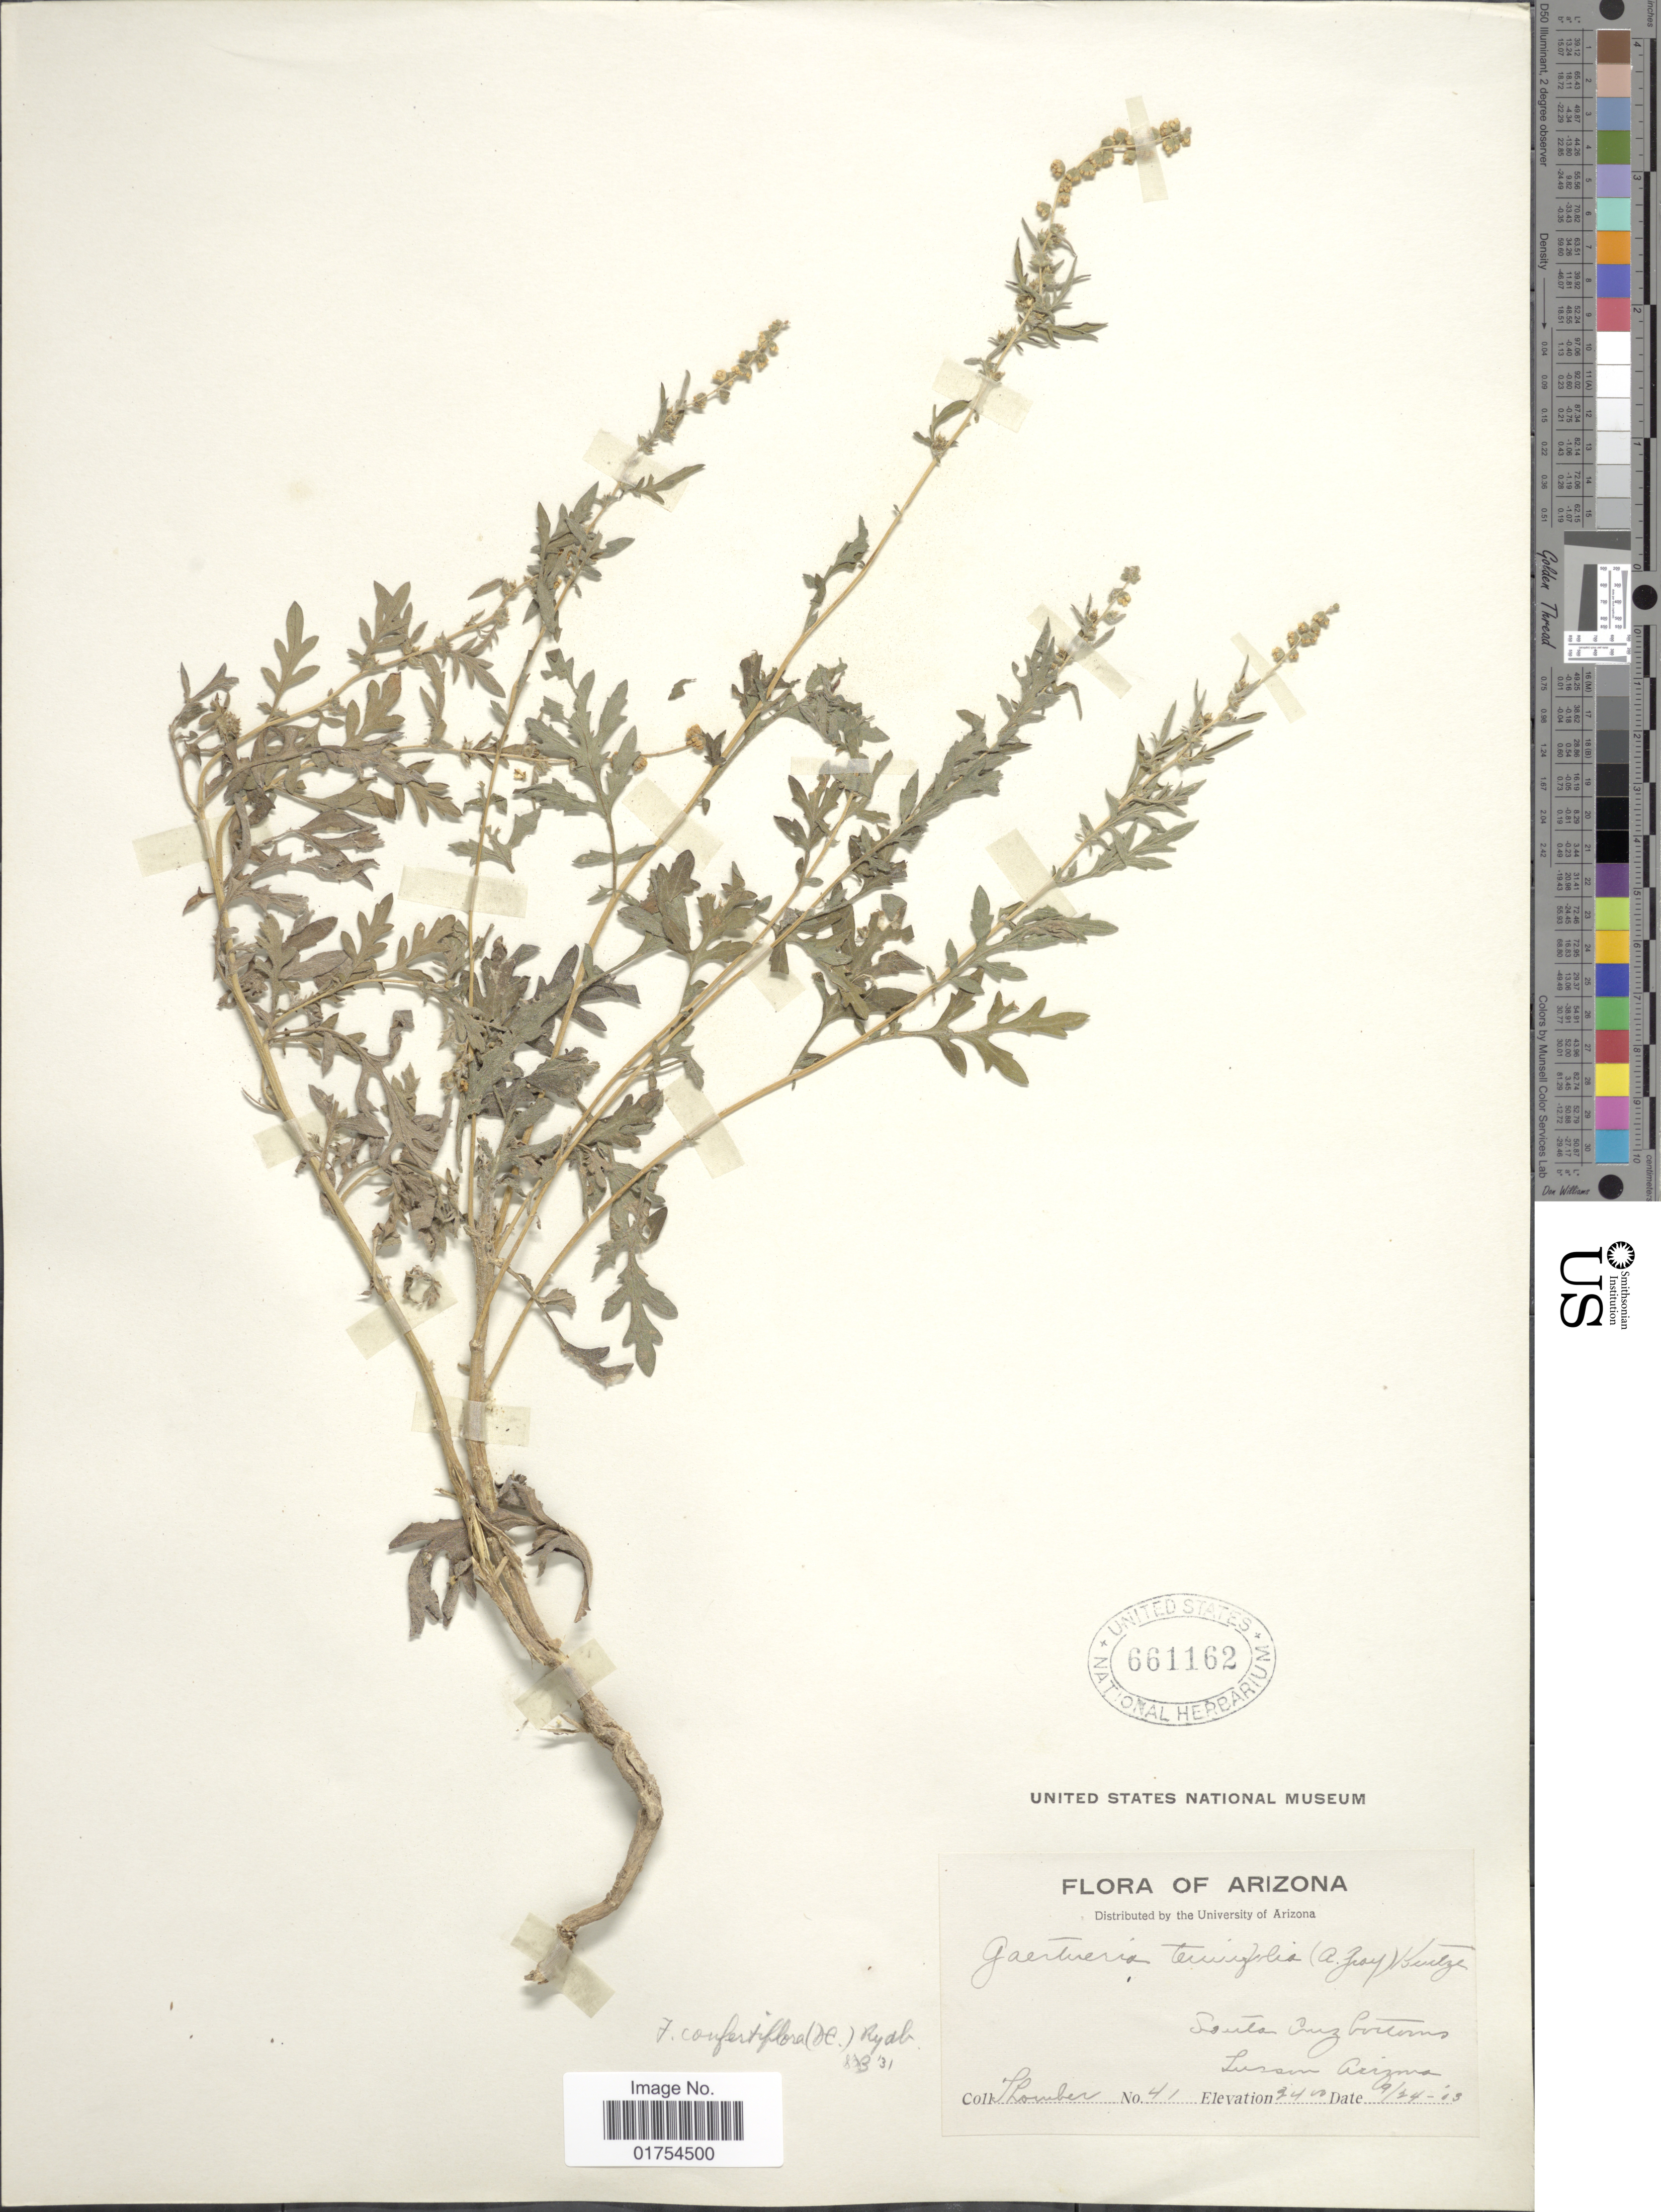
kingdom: Plantae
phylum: Tracheophyta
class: Magnoliopsida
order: Asterales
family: Asteraceae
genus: Franseria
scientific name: Franseria confertiflora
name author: (DC.) Rydb.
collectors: J. Thornber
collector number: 41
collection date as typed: Transcribed d/m/y: 24/9/03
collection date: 1903-09-24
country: United States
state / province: Arizona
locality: Santa Cruz bottoms, Tucson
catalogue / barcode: US 661162